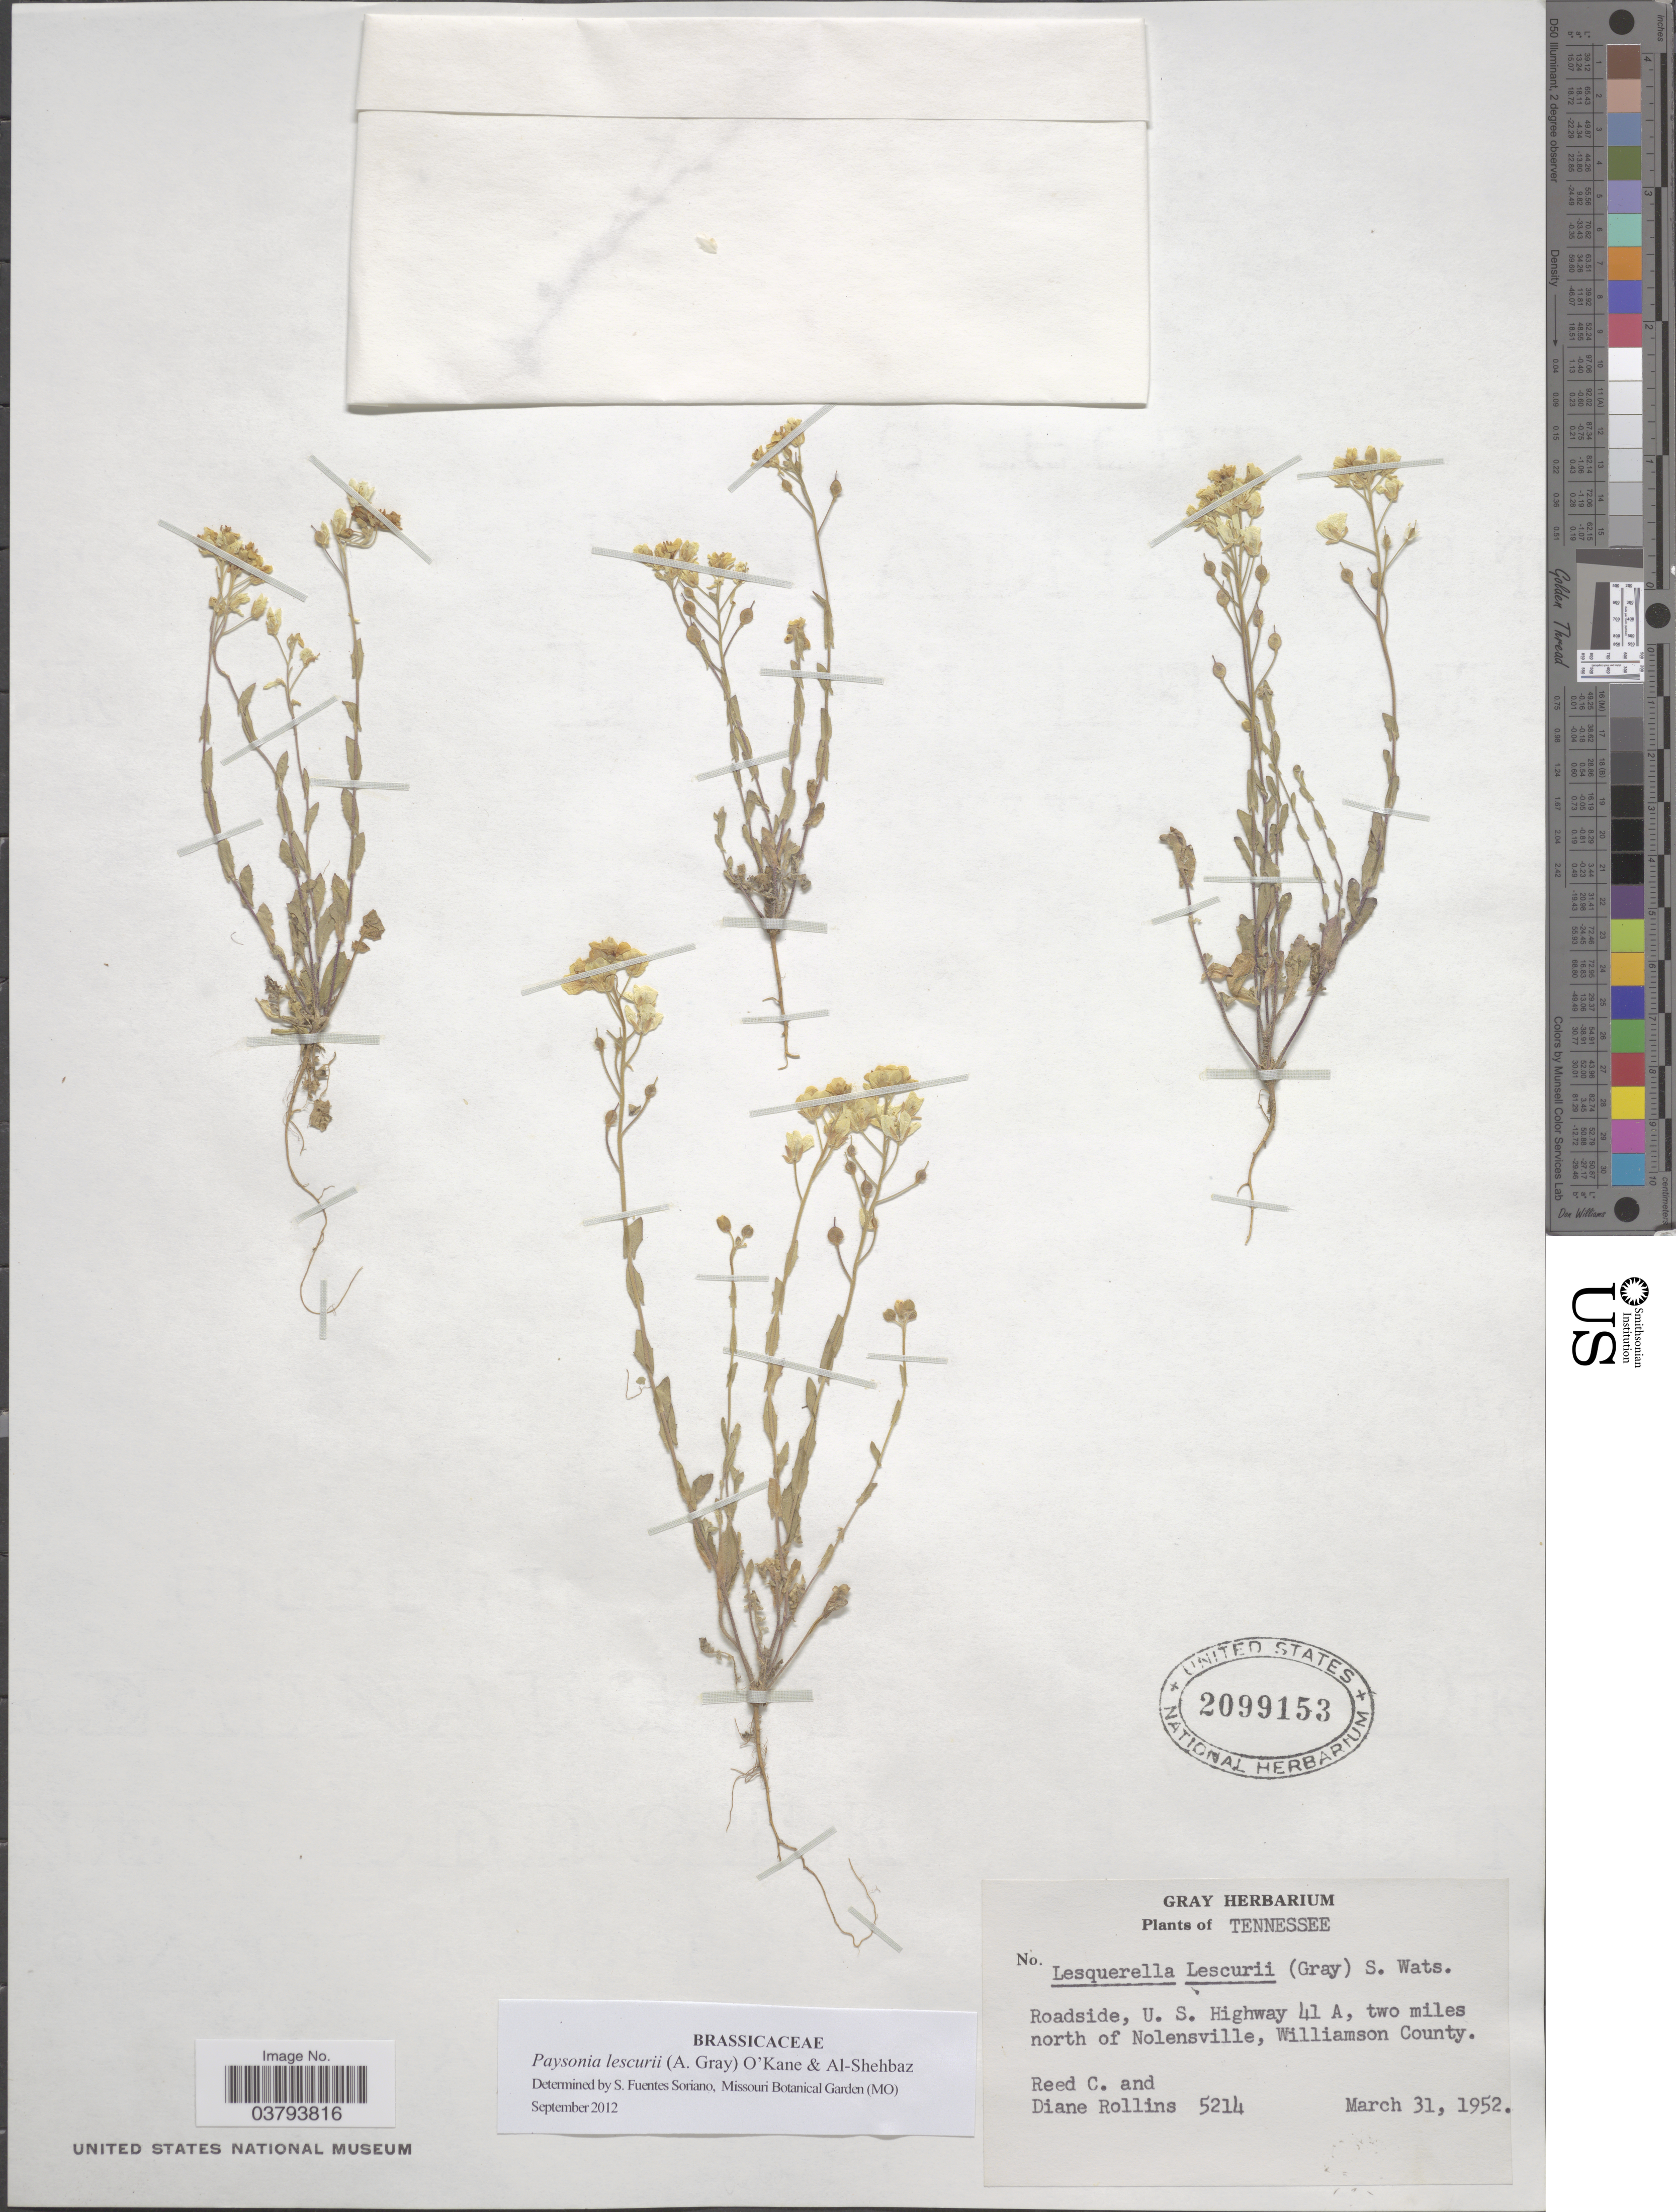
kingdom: Plantae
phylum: Tracheophyta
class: Magnoliopsida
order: Brassicales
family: Brassicaceae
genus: Lesquerella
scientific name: Lesquerella lescurii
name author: (A. Gray) S. Watson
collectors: R. C. Rollins & D. Rollins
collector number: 5214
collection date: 1952-03-31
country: United States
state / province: Tennessee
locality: Roadside, U.S. Highway 41 A, two miles north of Nolensville, Williamson County.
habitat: roadside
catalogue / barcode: US 2099153